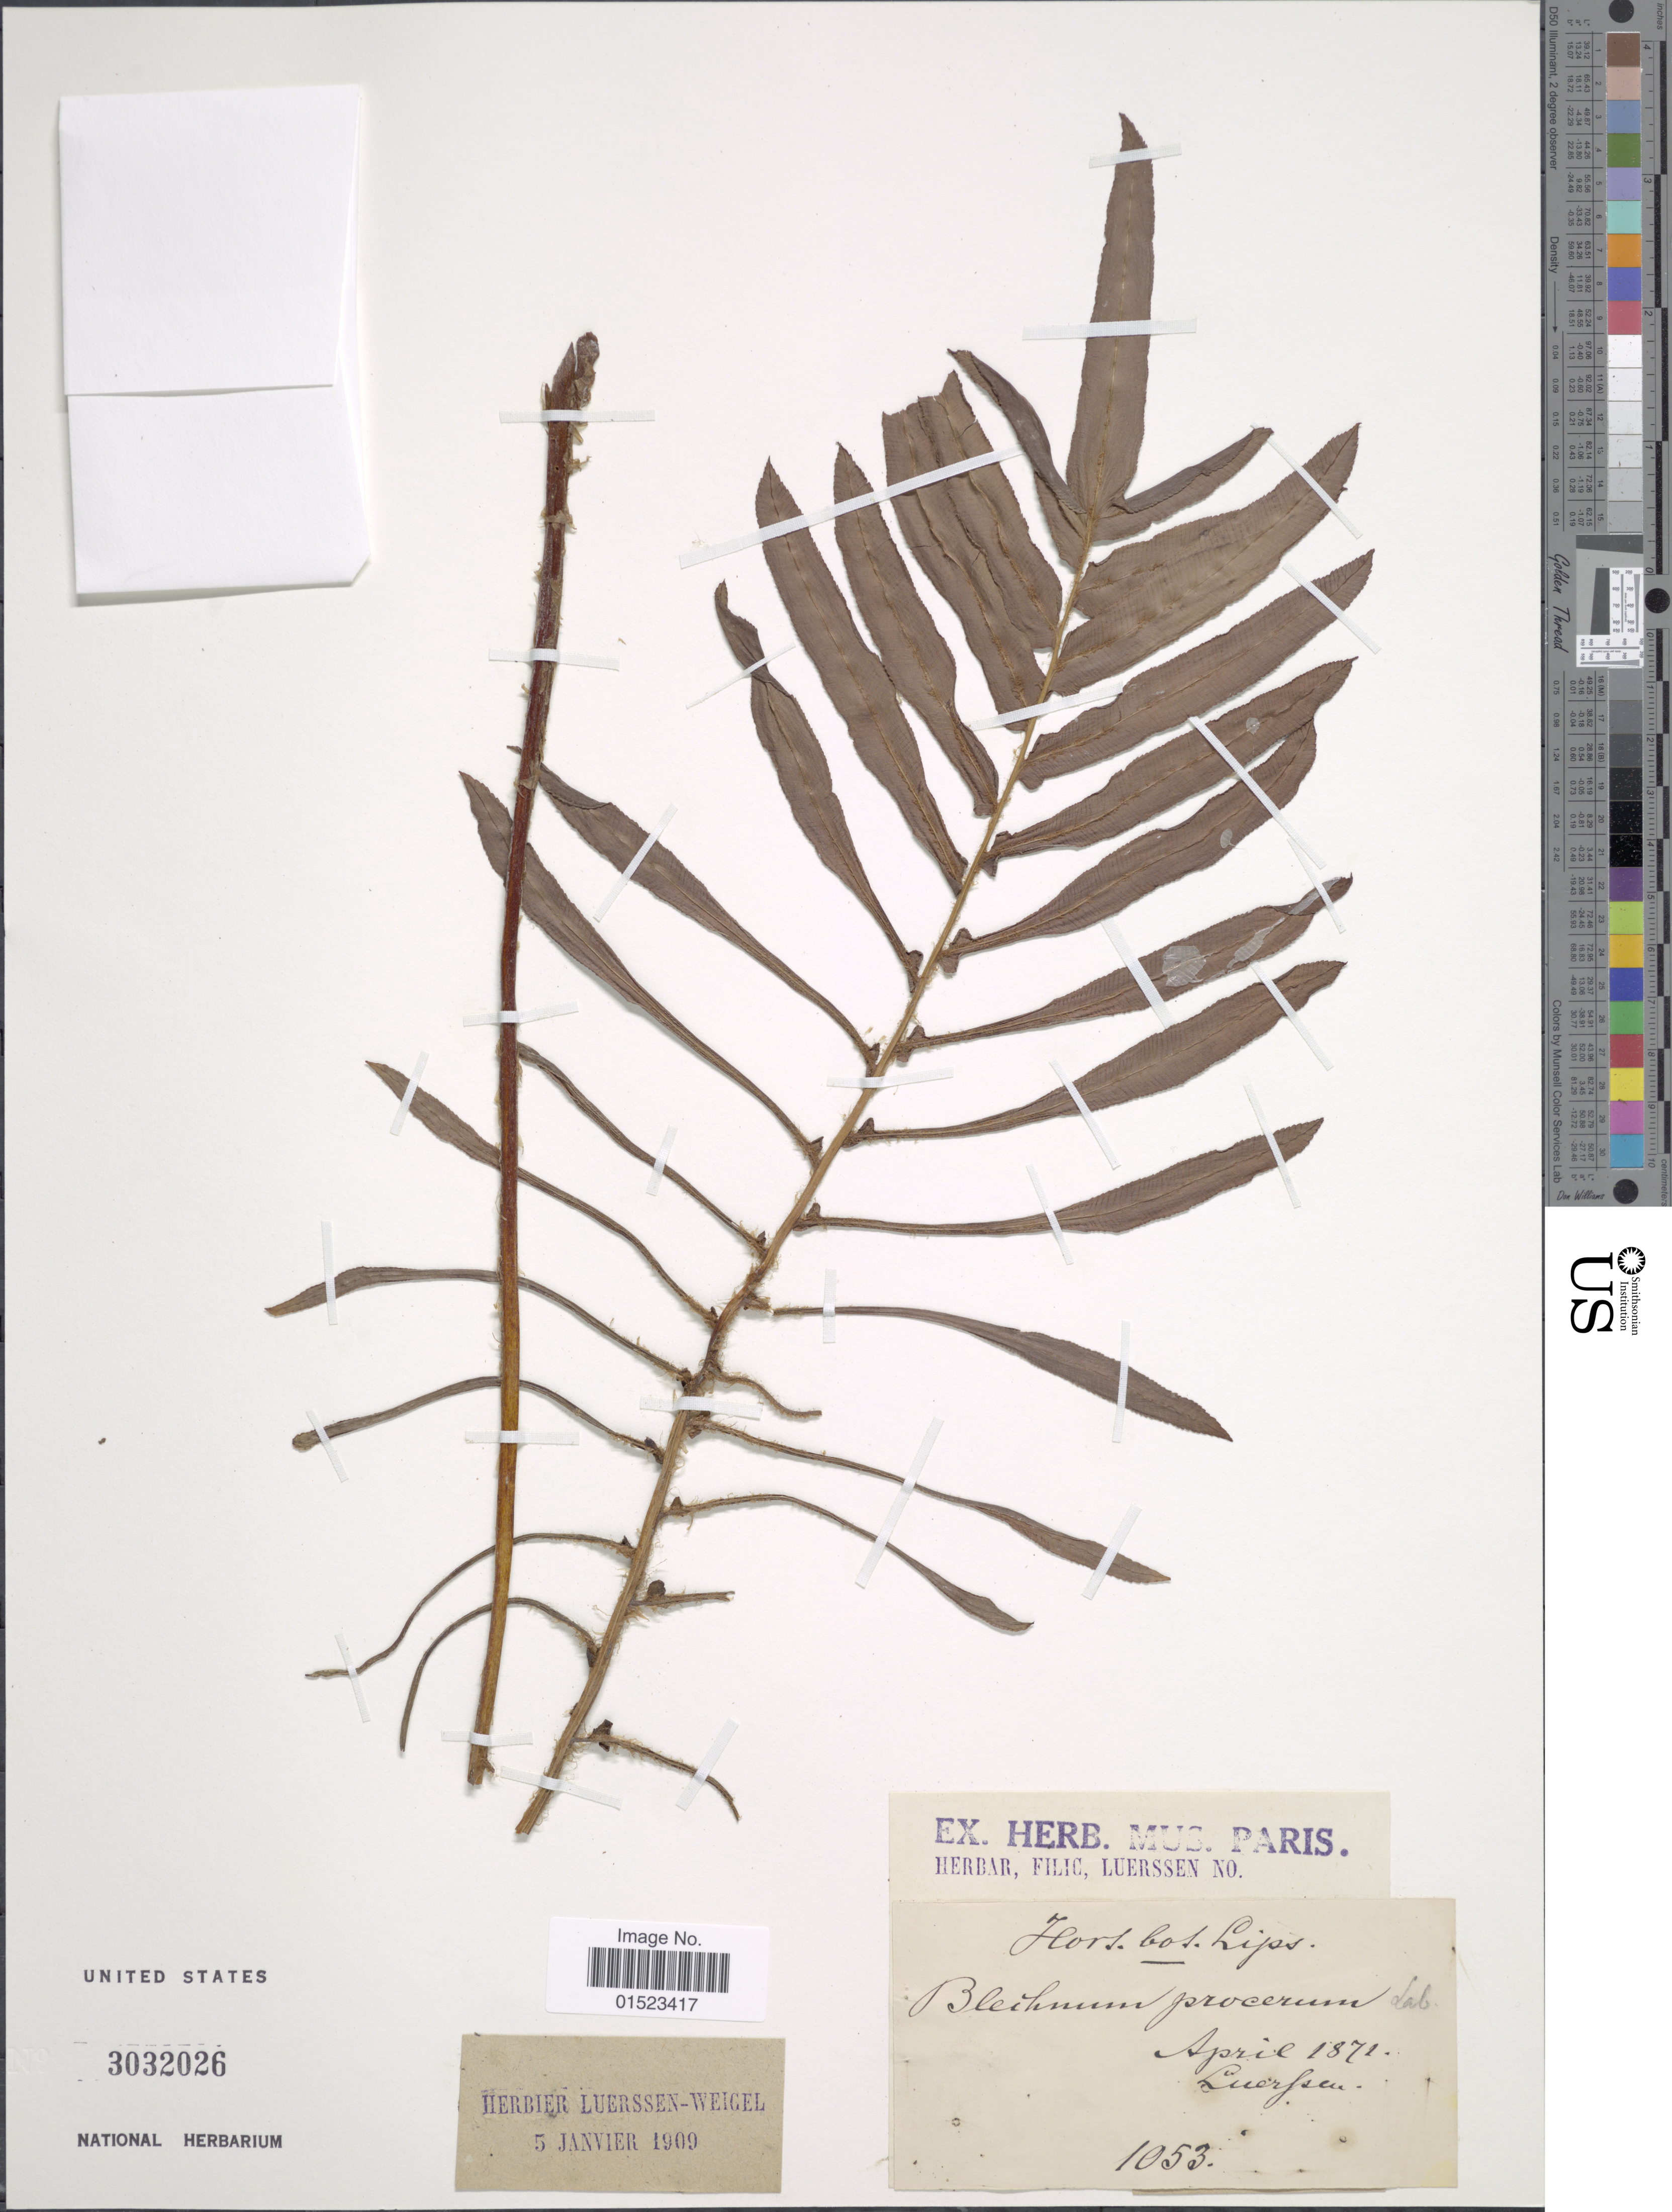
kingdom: Plantae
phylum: Tracheophyta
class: Polypodiopsida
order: Polypodiales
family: Blechnaceae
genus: Blechnum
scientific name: Blechnum capense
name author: (L.) Schltdl.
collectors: ex herb. Mus. Paris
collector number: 1053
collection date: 1871-04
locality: Luerfsue [interpreted]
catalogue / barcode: US 3032026